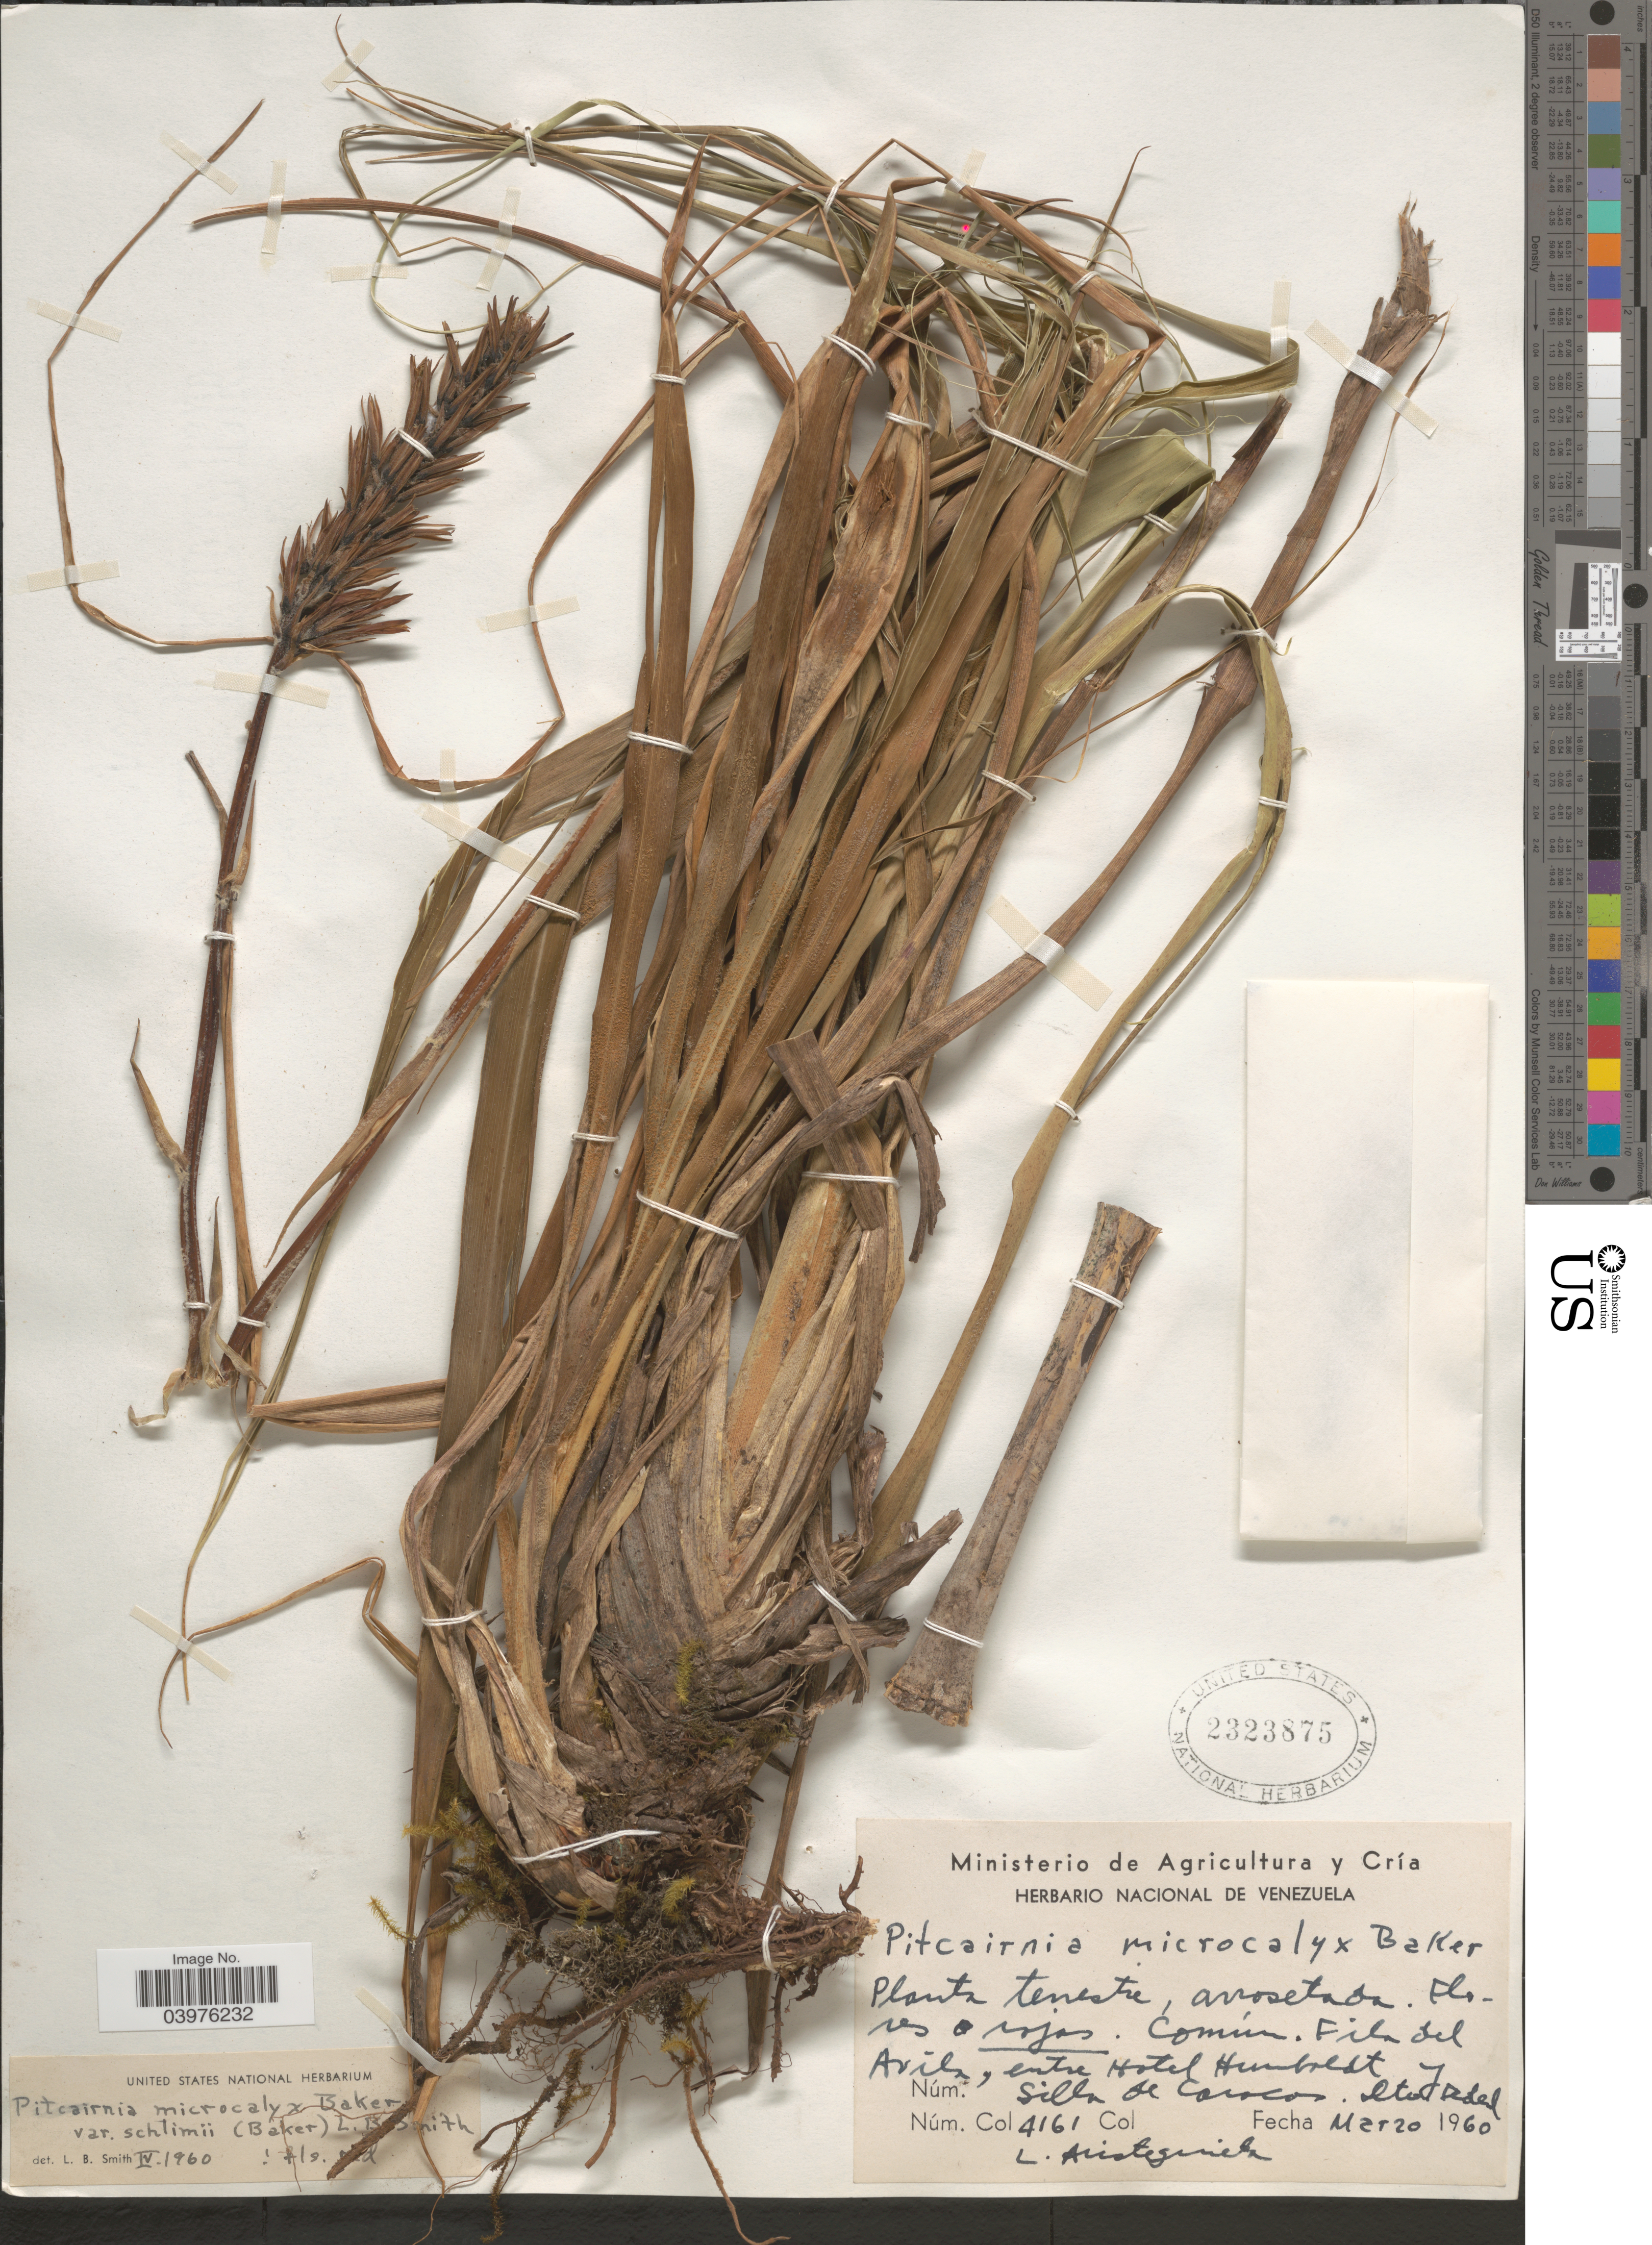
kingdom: Plantae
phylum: Tracheophyta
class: Liliopsida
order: Poales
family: Bromeliaceae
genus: Pitcairnia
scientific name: Pitcairnia microcalyx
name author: Baker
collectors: L. Aristeguieta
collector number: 4161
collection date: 1960-03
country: Venezuela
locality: Común. Fila del Ariba, entre Hotel Humboldt y Silla de Caracas. Dto. Federal.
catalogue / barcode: US 2323875